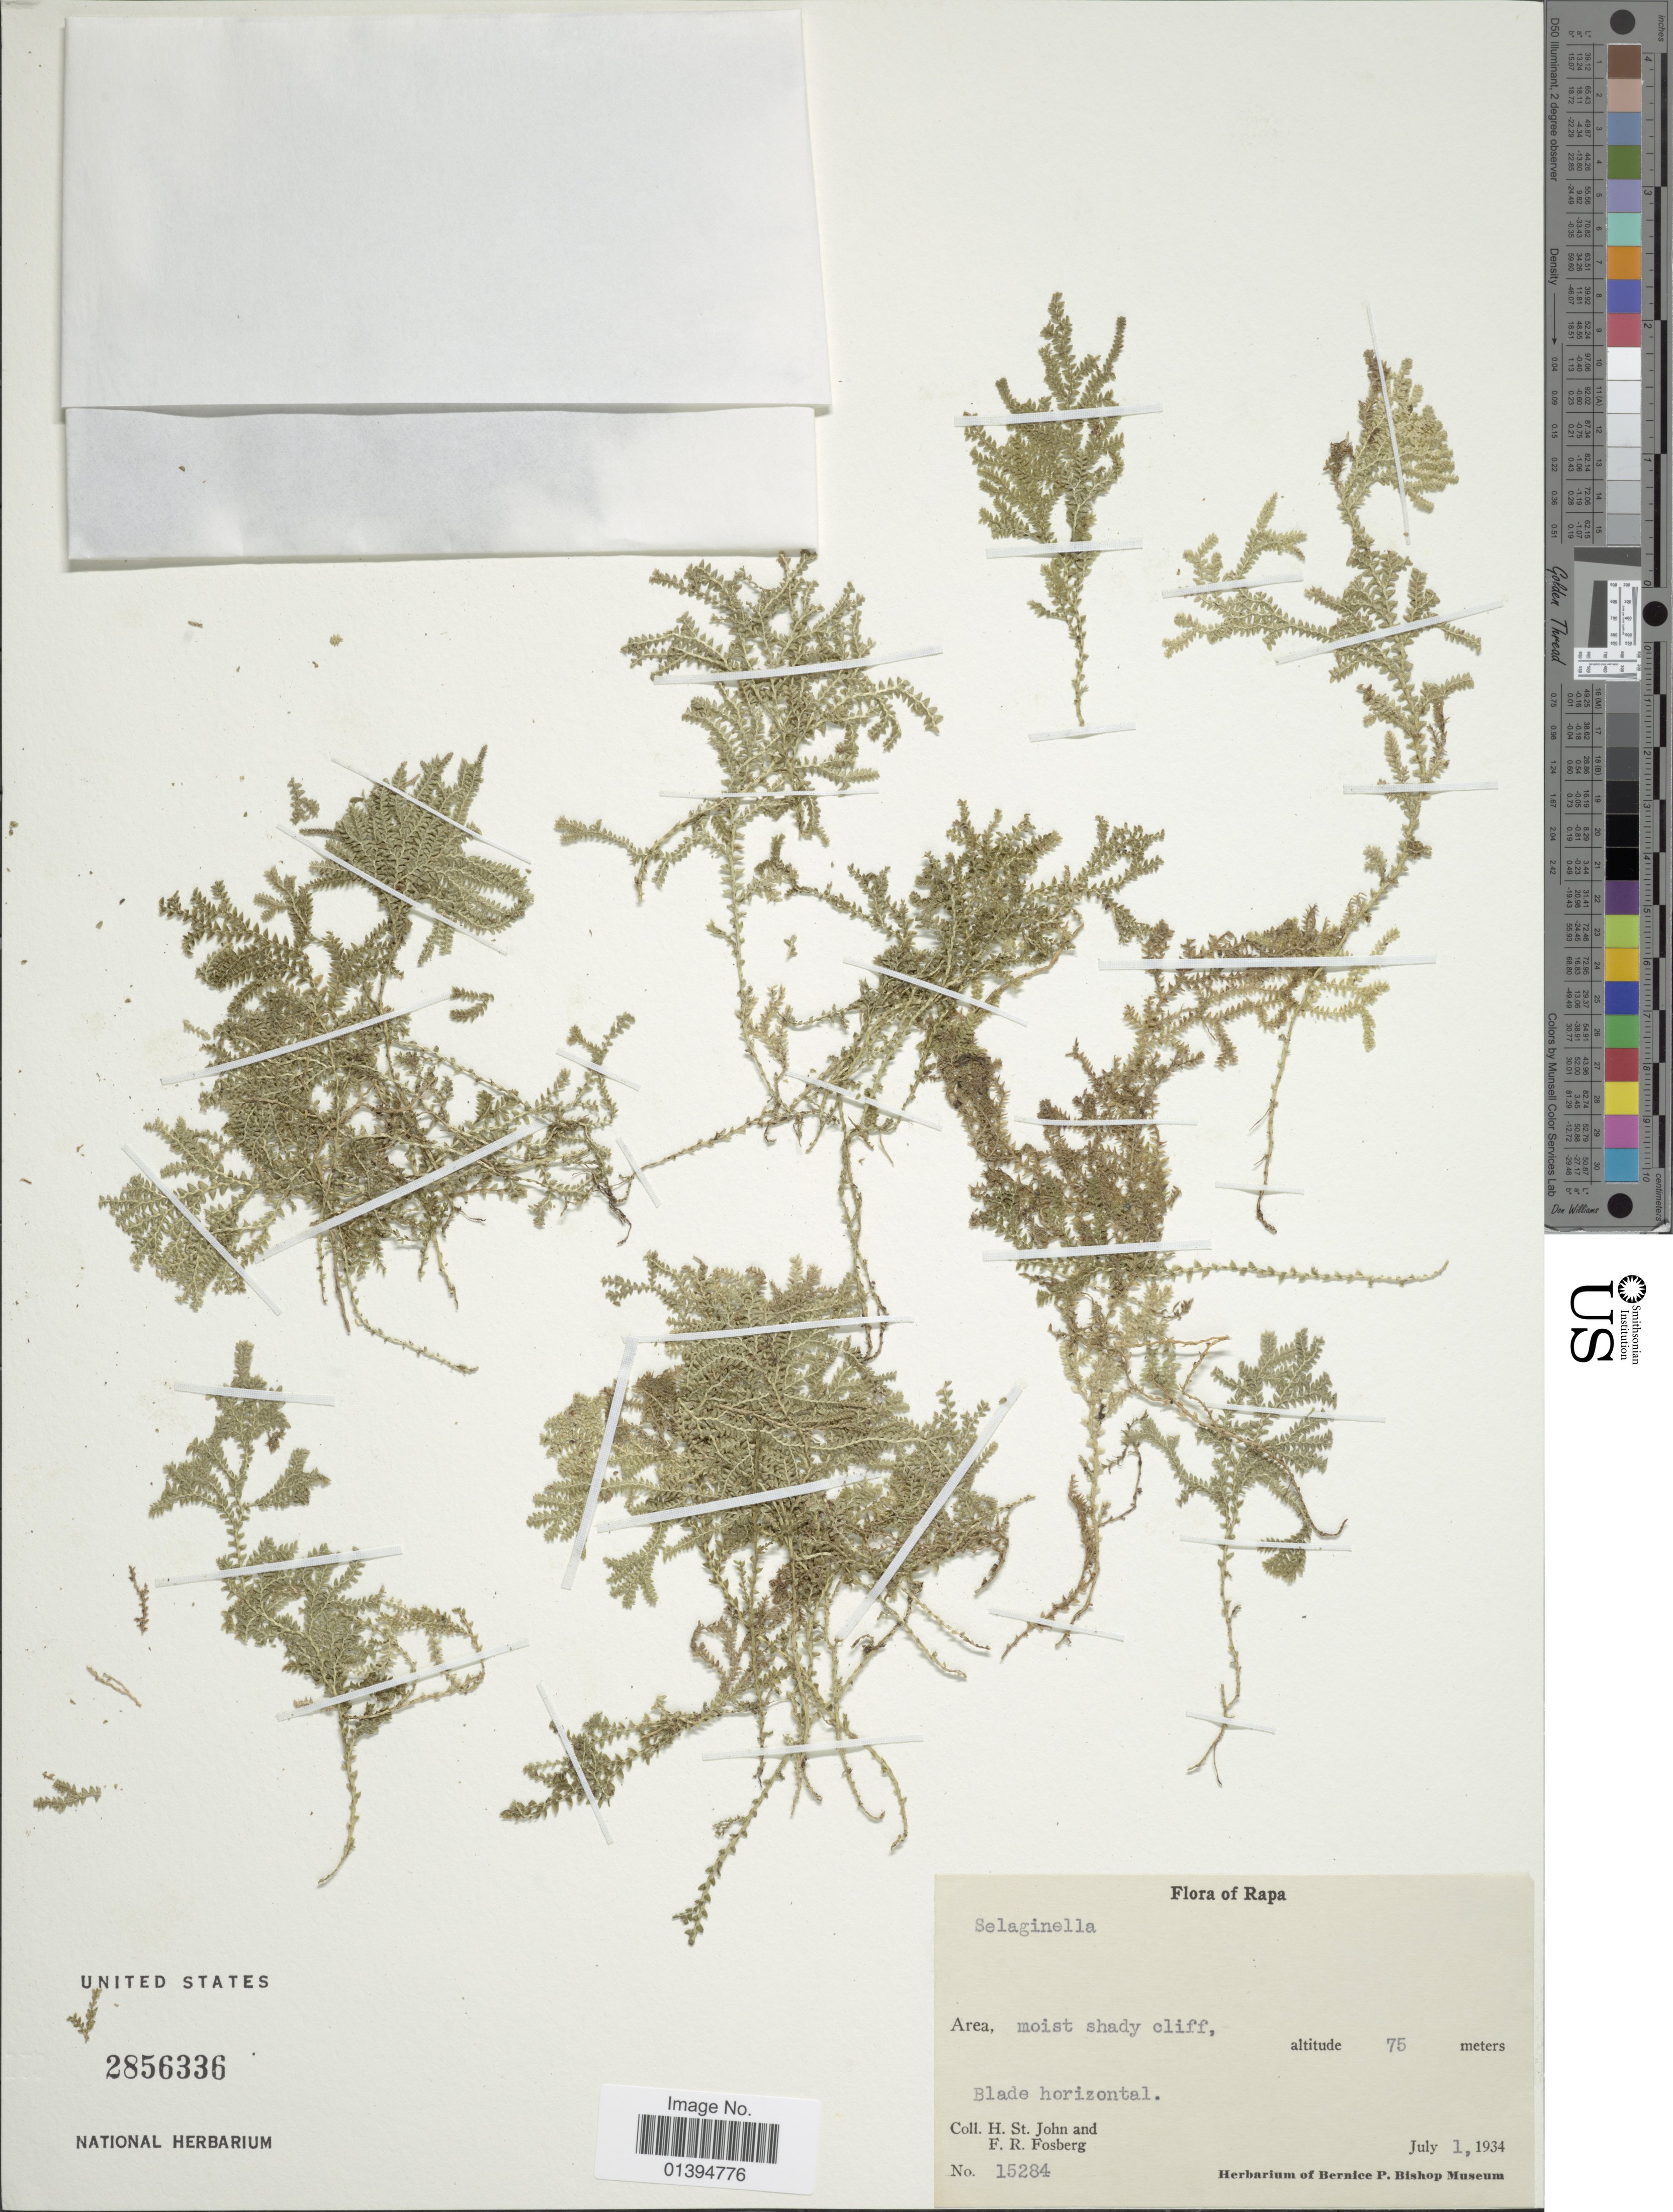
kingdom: Plantae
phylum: Tracheophyta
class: Lycopodiopsida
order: Selaginellales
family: Selaginellaceae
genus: Selaginella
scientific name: Selaginella sp.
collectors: H. St. John & F. R. Fosberg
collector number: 15284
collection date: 1934-07-01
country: French Polynesia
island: Rapa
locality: Rapa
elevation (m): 75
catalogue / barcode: US 2856336